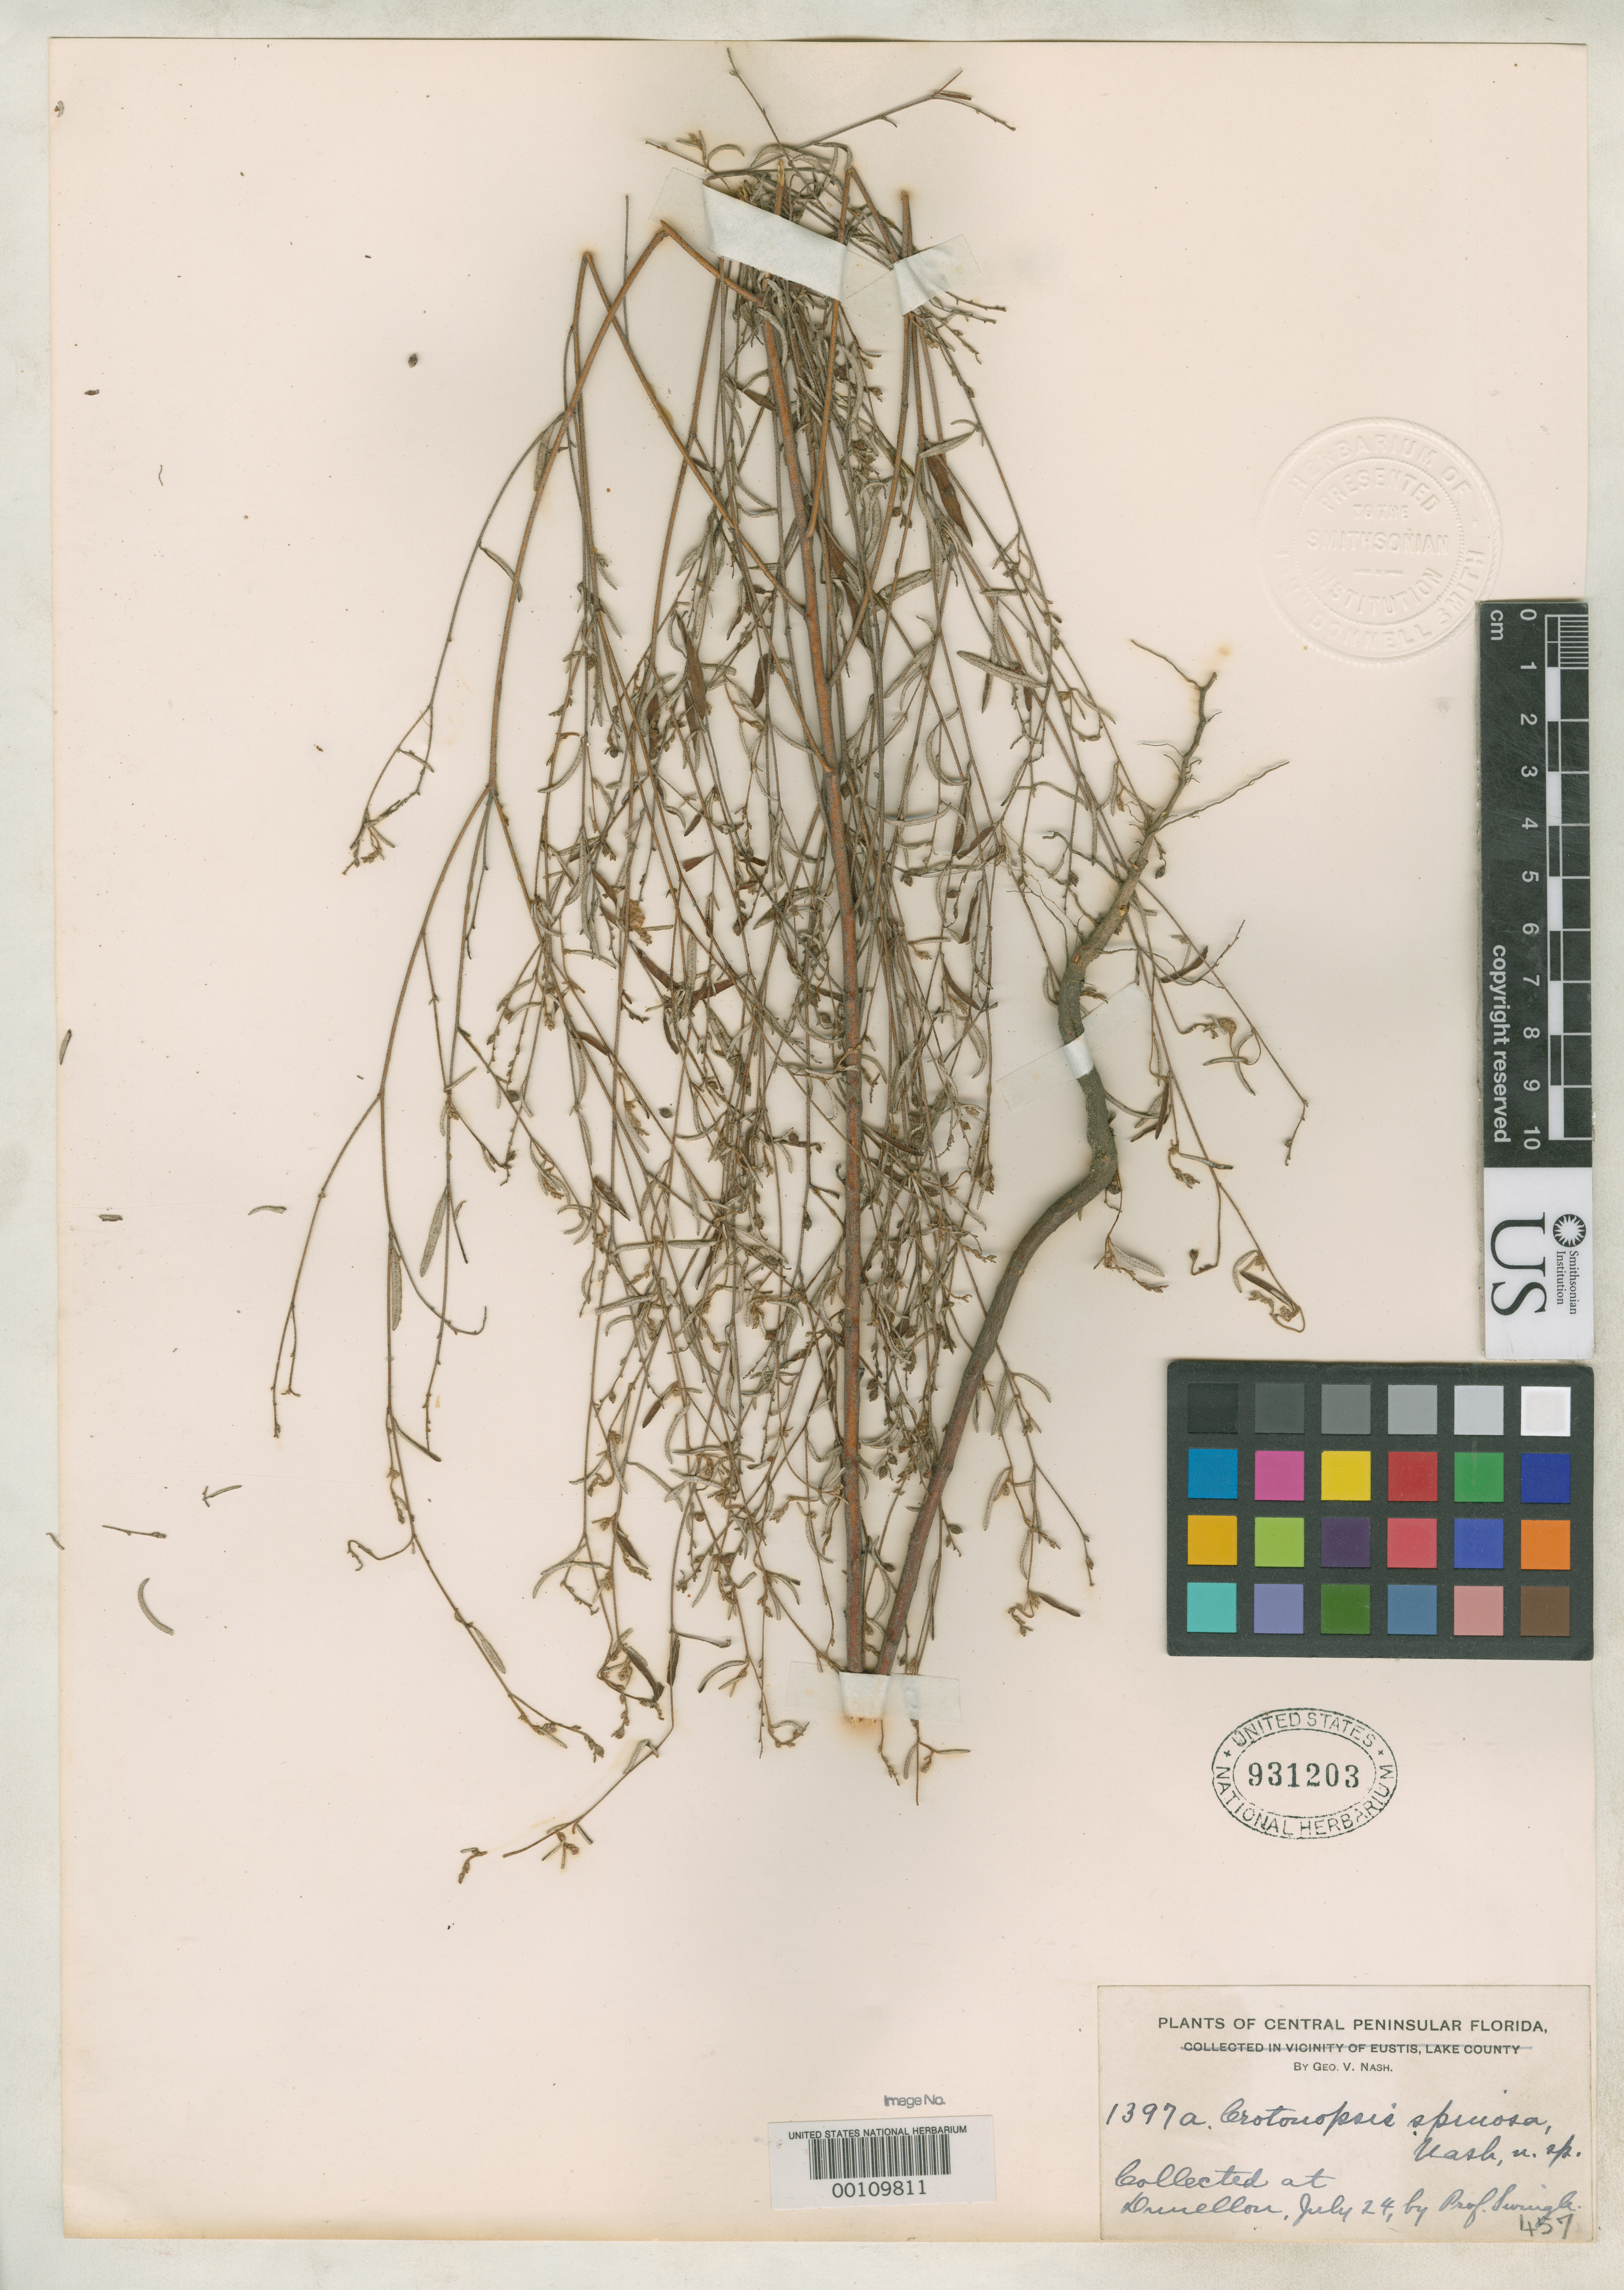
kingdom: Plantae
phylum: Tracheophyta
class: Magnoliopsida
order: Malpighiales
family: Euphorbiaceae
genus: Crotonopsis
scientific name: Crotonopsis spinosa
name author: Nash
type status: Isotype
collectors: W. T. Swingle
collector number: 1397 a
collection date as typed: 24 Jul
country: United States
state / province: Florida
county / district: Marion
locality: Dunellon.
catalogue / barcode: US 931203